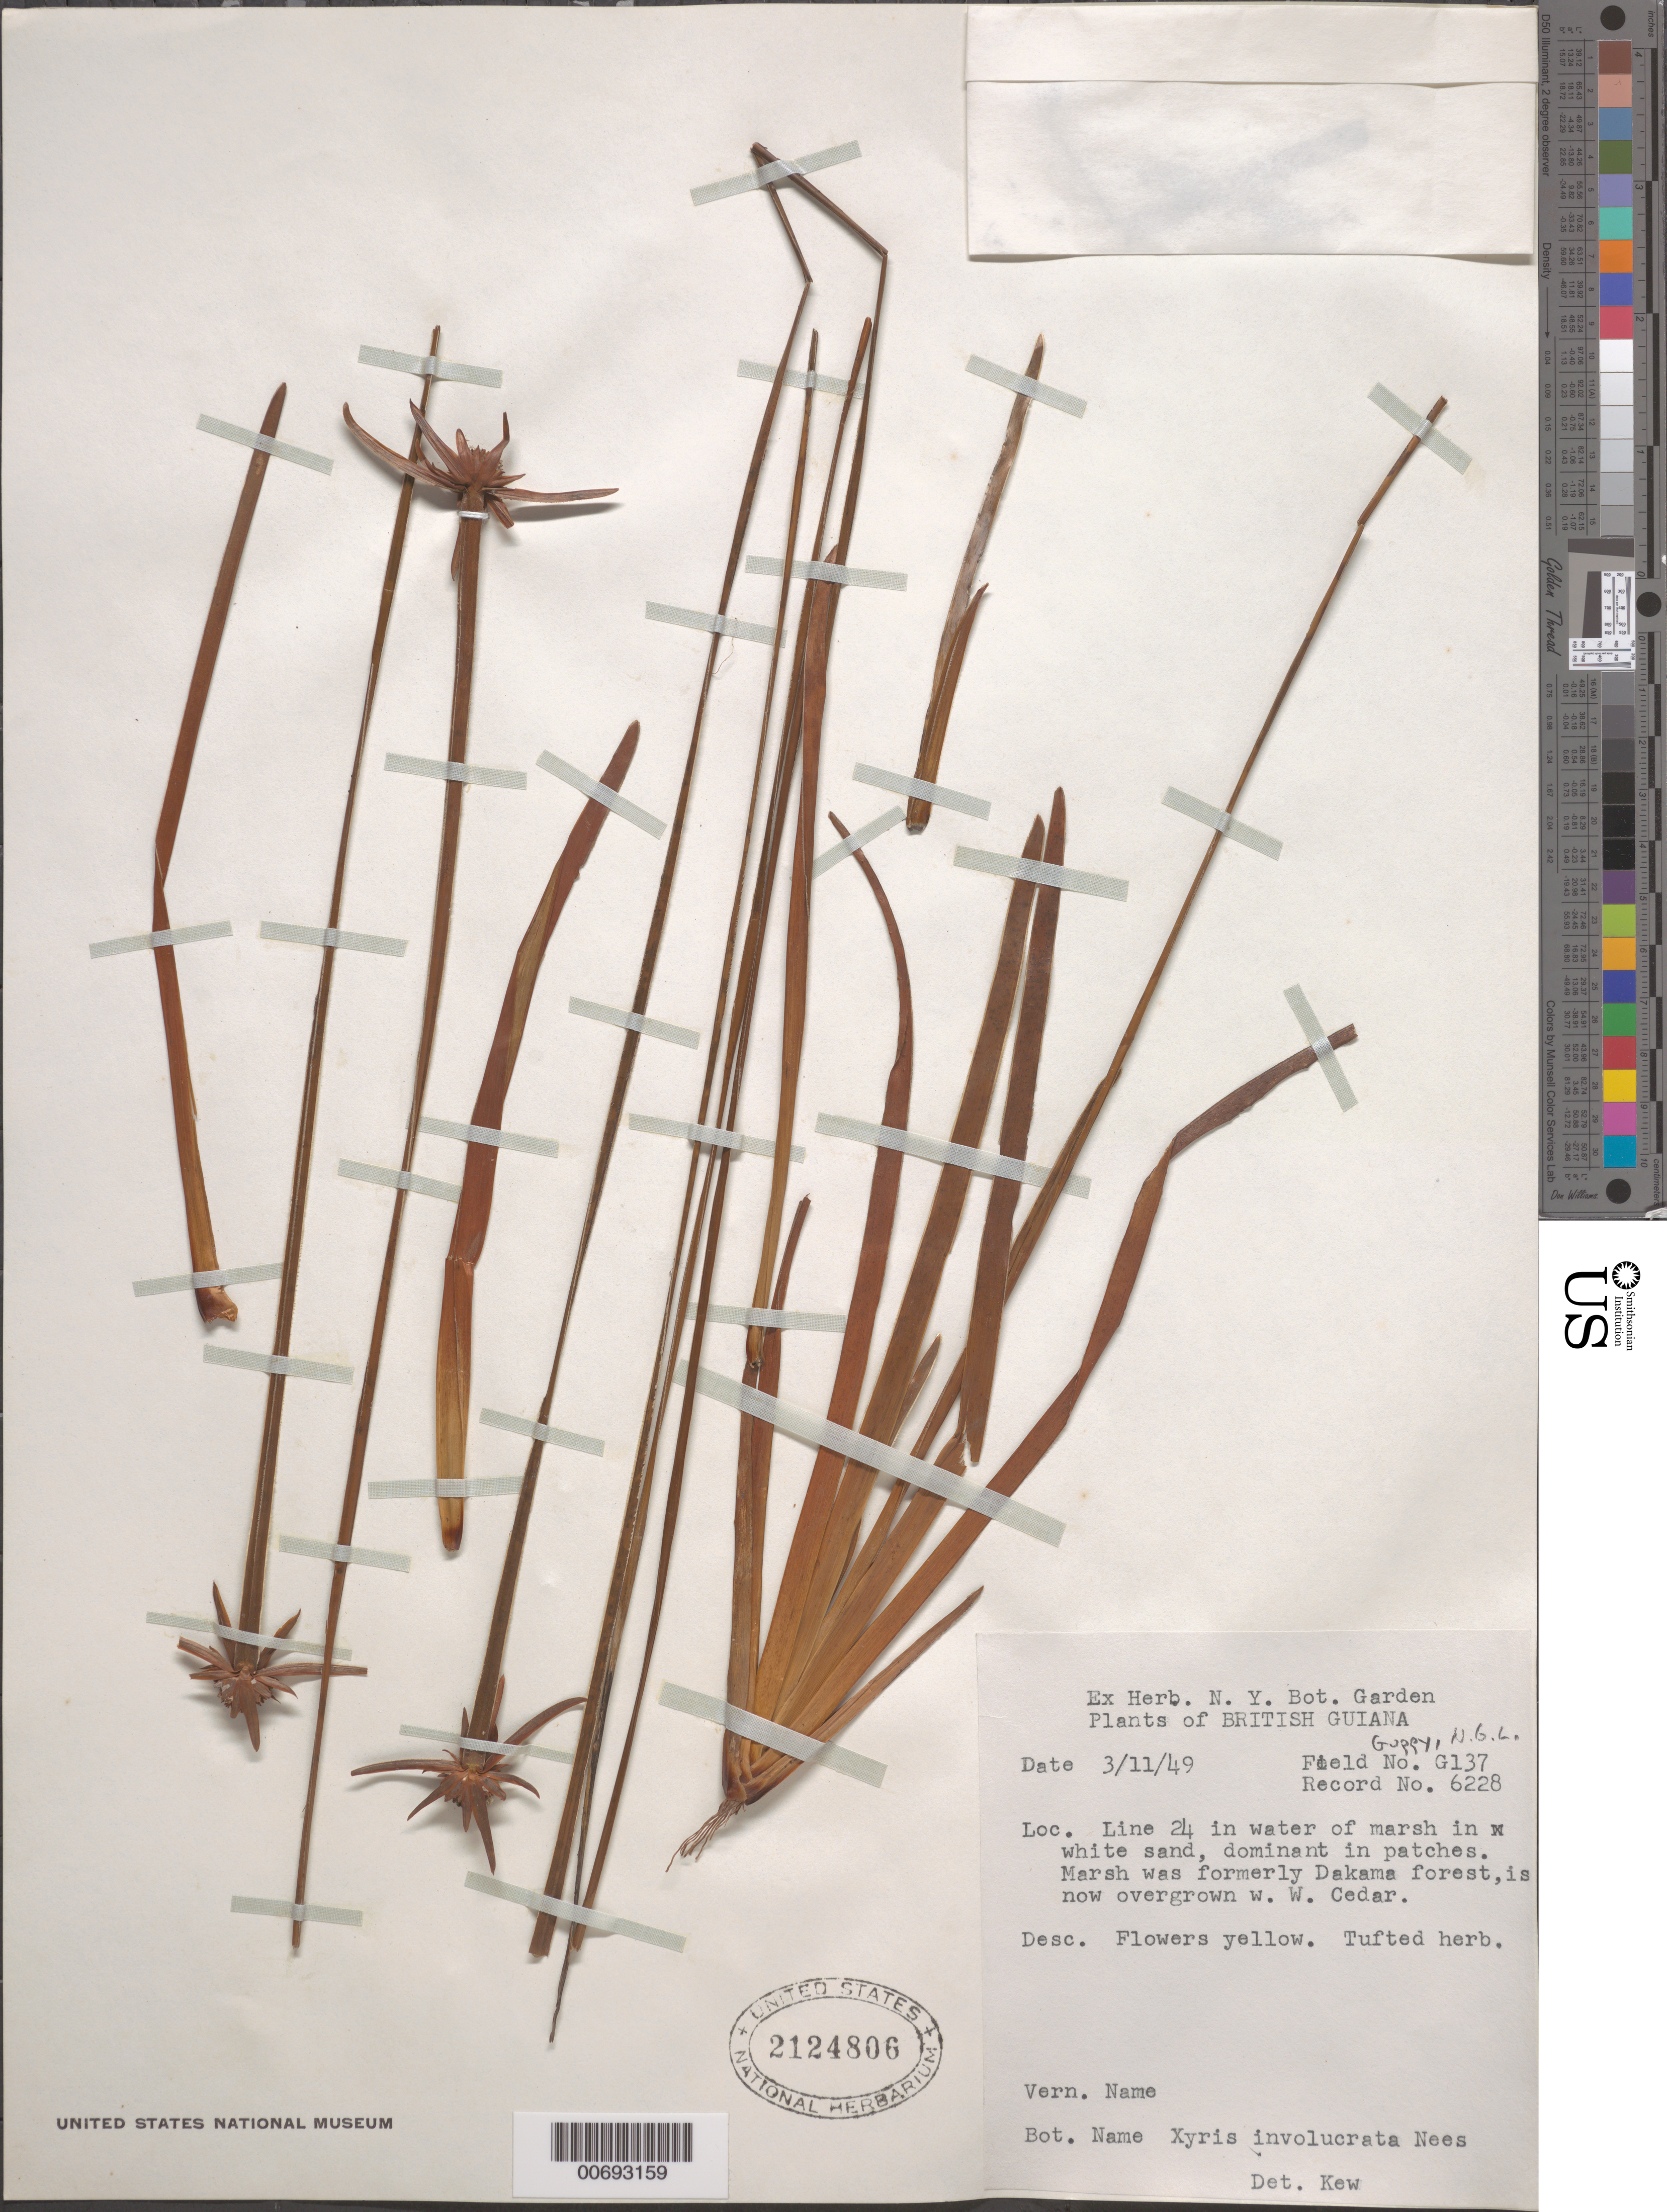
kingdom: Plantae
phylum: Tracheophyta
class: Liliopsida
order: Poales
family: Xyridaceae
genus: Xyris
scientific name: Xyris involucrata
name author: Nees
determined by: Kew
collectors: N. Guppy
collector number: G 137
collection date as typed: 3-Nov-49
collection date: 1949-11-03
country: Guyana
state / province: U. Takutu-U. Essequibo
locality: Line 24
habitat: In water of marsh in white sand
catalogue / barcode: US 2124806